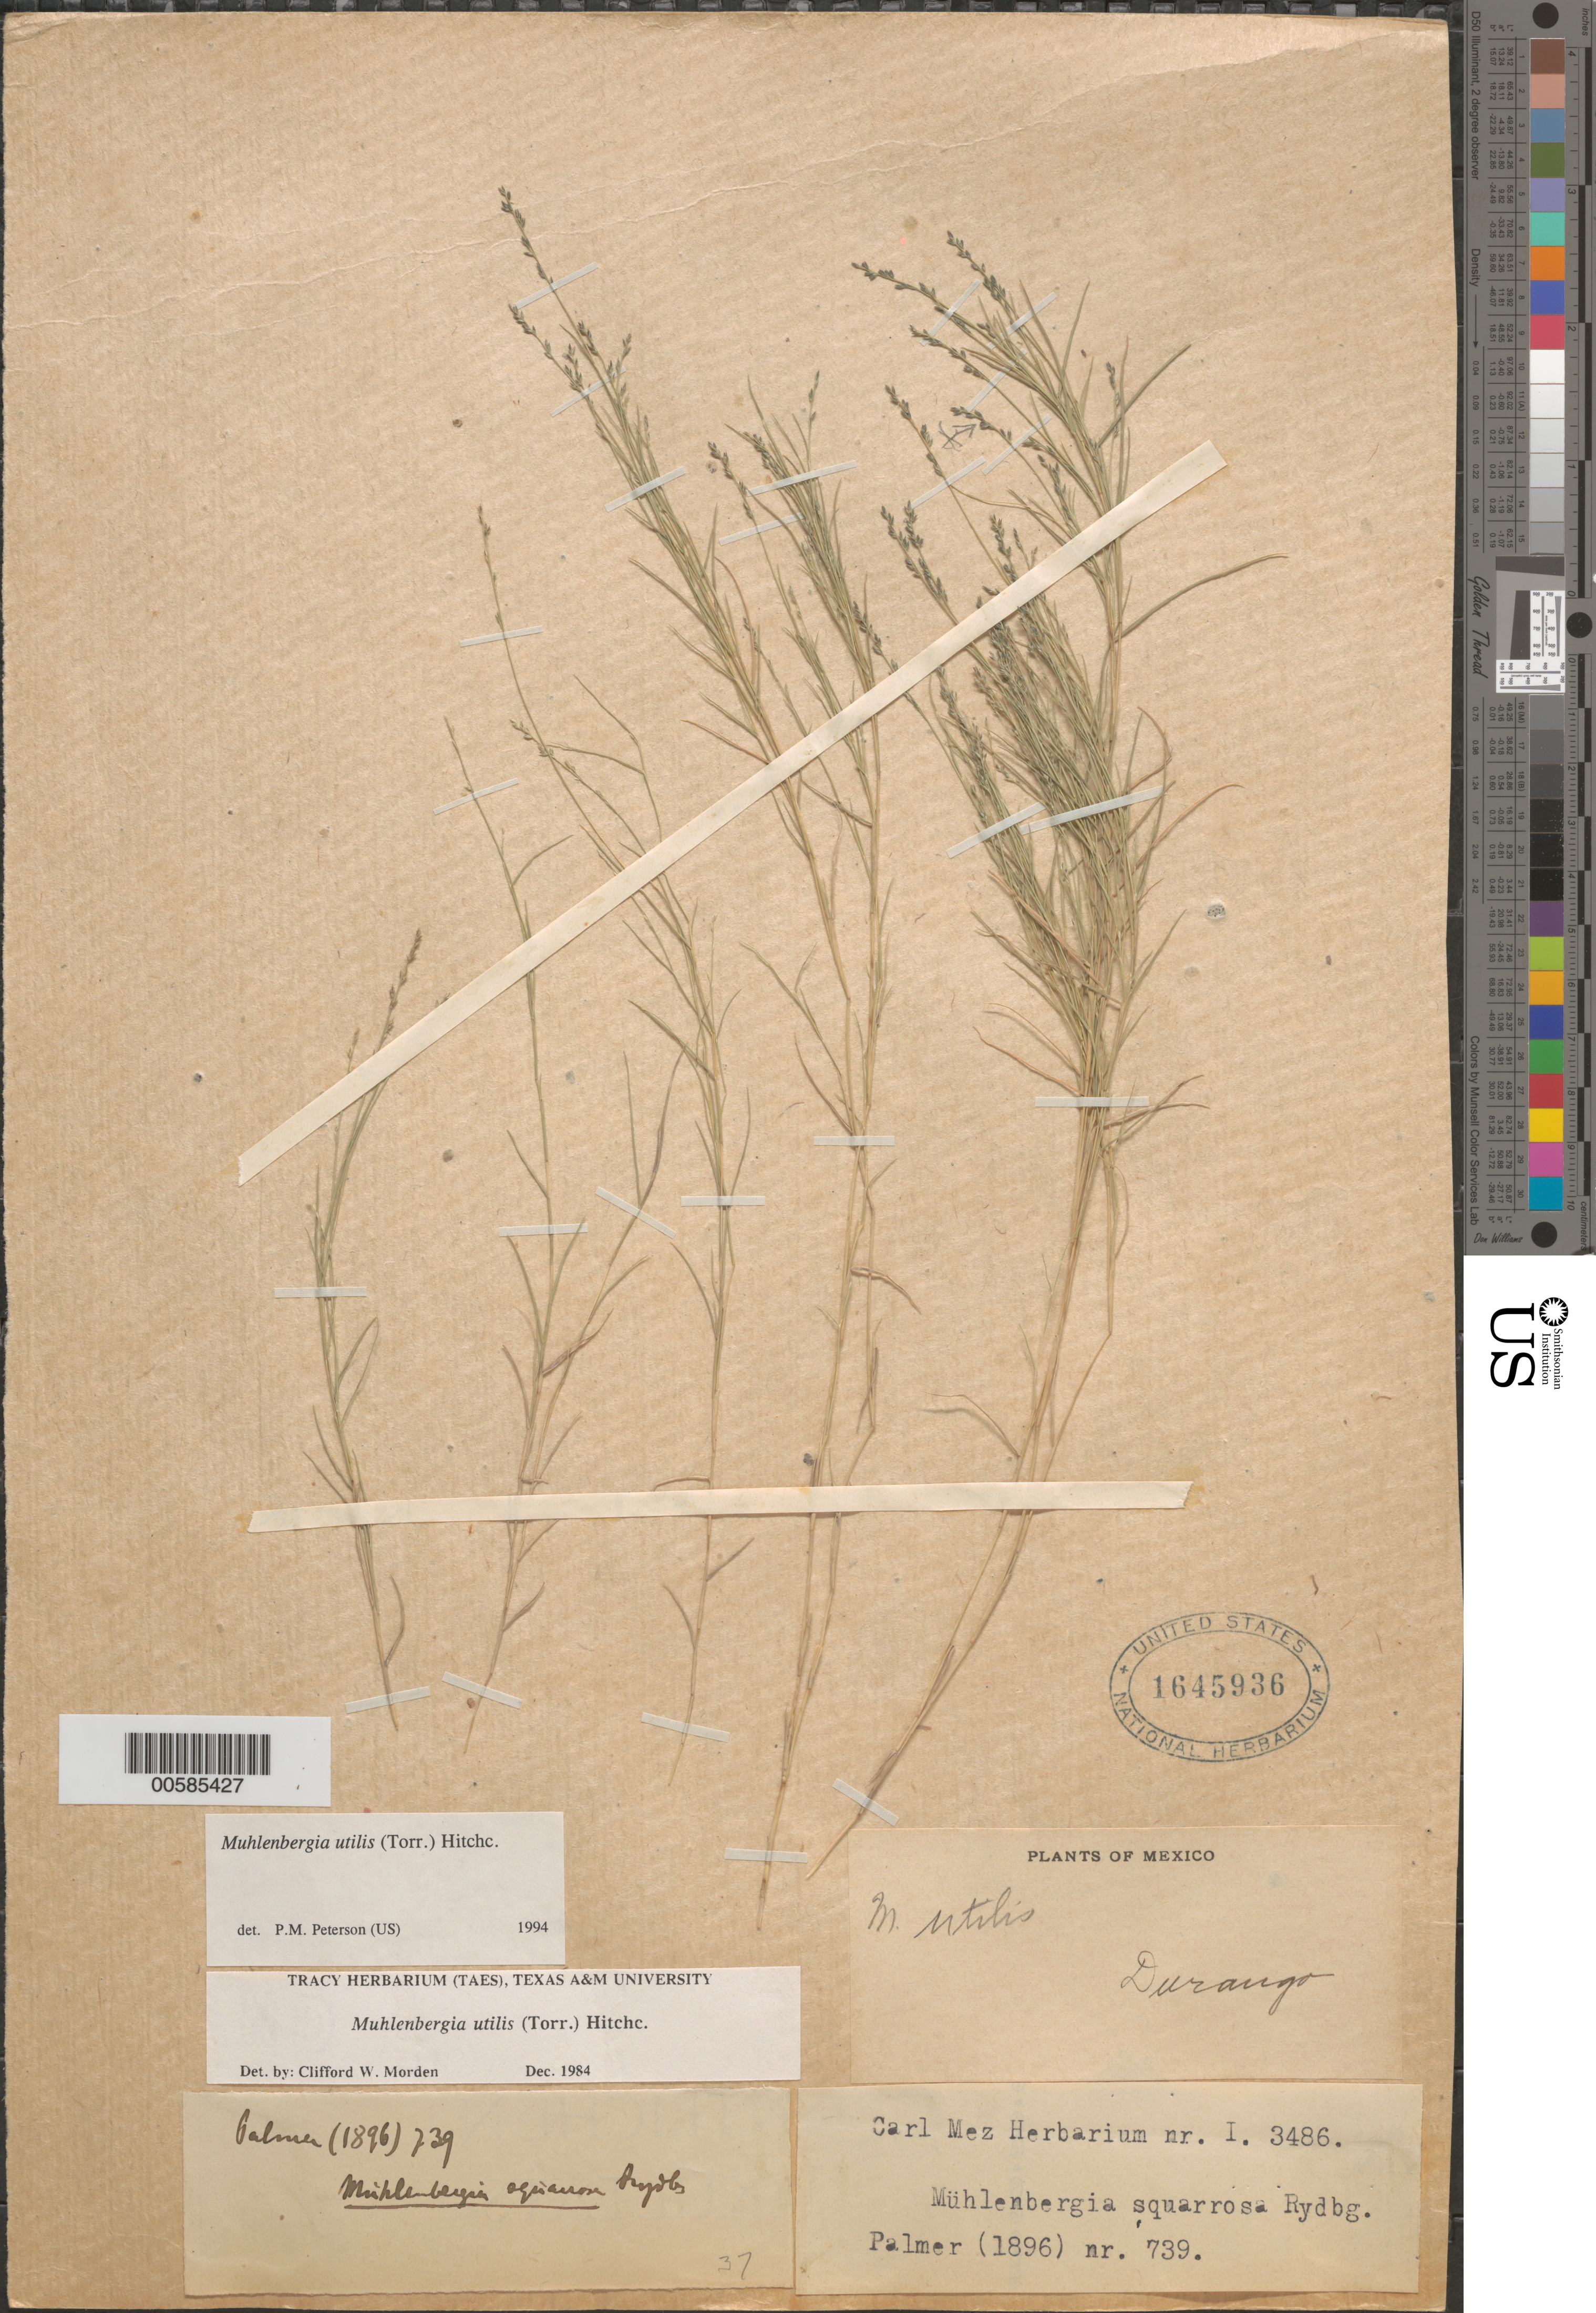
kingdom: Plantae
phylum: Tracheophyta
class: Liliopsida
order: Poales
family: Poaceae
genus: Muhlenbergia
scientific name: Muhlenbergia utilis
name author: (Torr.) Hitchc.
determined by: Peterson, Paul M., (BOT), Smithsonian Institution - National Museum of Natural History (UNITED STATES)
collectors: E. Palmer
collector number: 739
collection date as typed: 0 1896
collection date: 1896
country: Mexico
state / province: Durango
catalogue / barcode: US 1645936